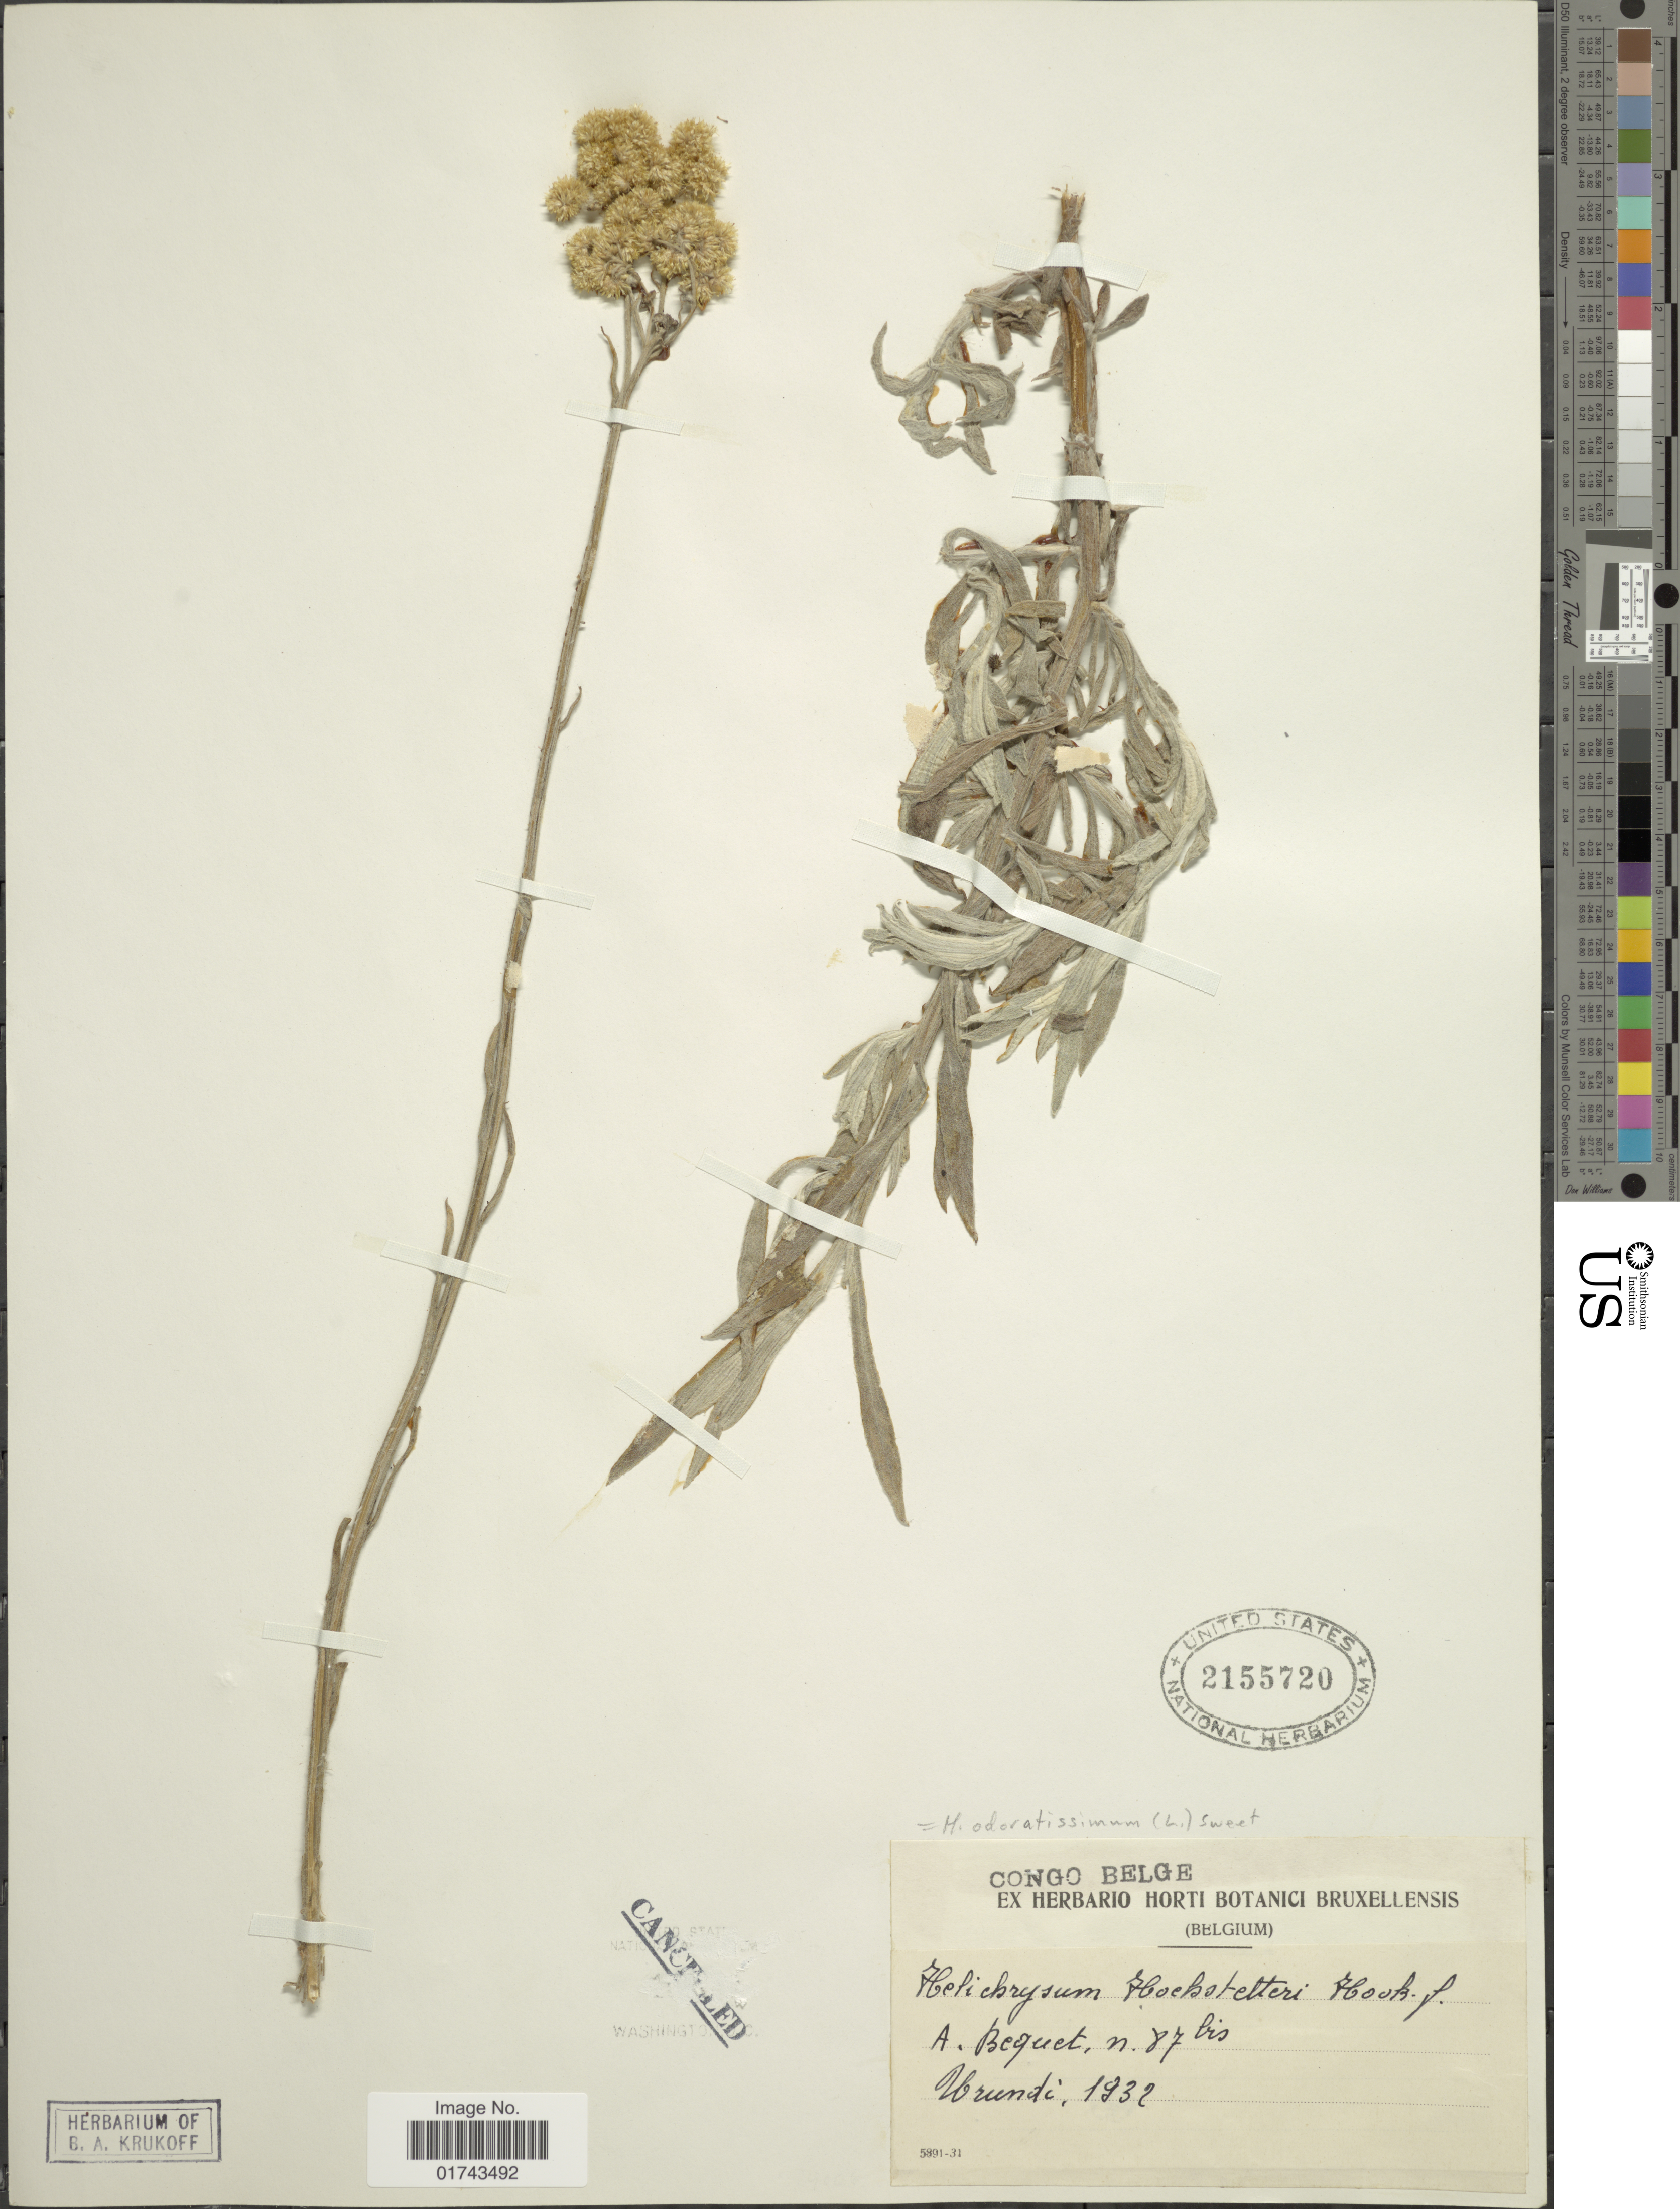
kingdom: Plantae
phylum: Tracheophyta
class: Magnoliopsida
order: Asterales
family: Asteraceae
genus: Helichrysum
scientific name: Helichrysum odoratissimum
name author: (L.) Sweet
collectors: A. Bequet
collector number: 87bis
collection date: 1932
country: Burundi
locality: Congo Belge, Urundi.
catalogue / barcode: US 2155720